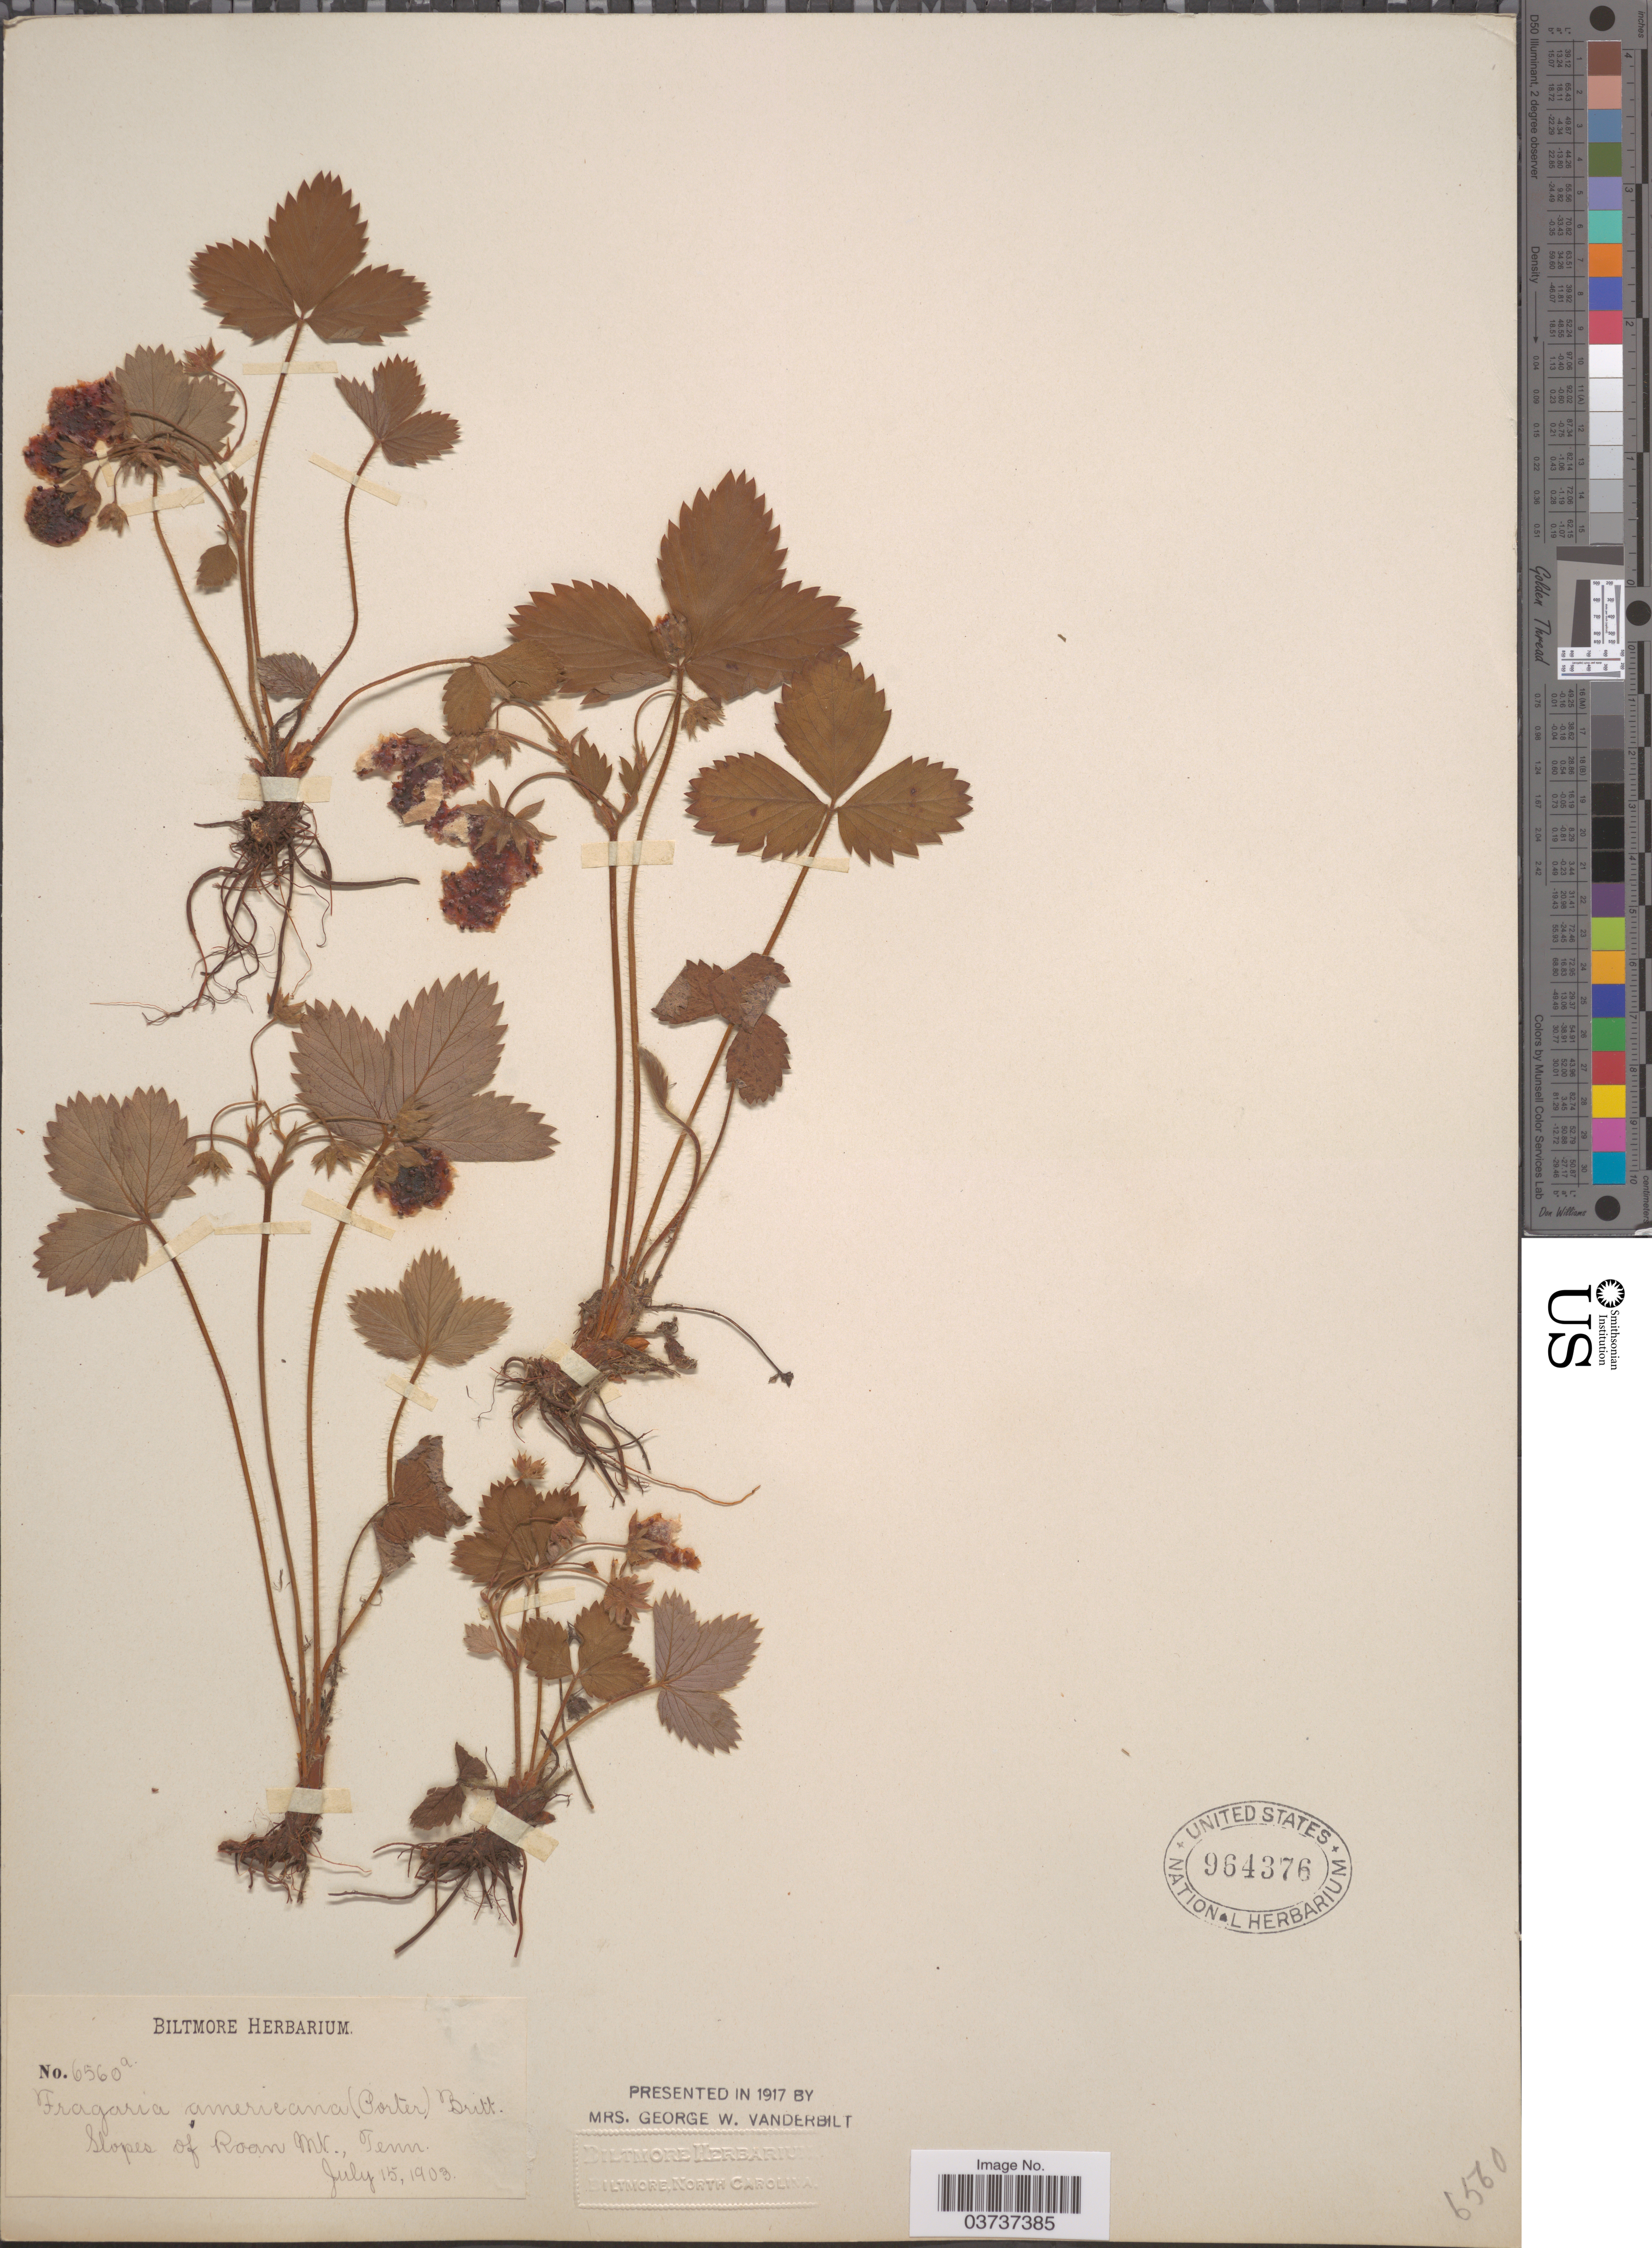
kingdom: Plantae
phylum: Tracheophyta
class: Magnoliopsida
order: Rosales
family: Rosaceae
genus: Fragaria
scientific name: Fragaria vesca subsp. americana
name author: (Porter) Staudt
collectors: ex herb. Biltmore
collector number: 6560a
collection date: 1903-07-15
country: United States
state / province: Tennessee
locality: Slopes of Roan Mt.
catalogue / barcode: US 964376